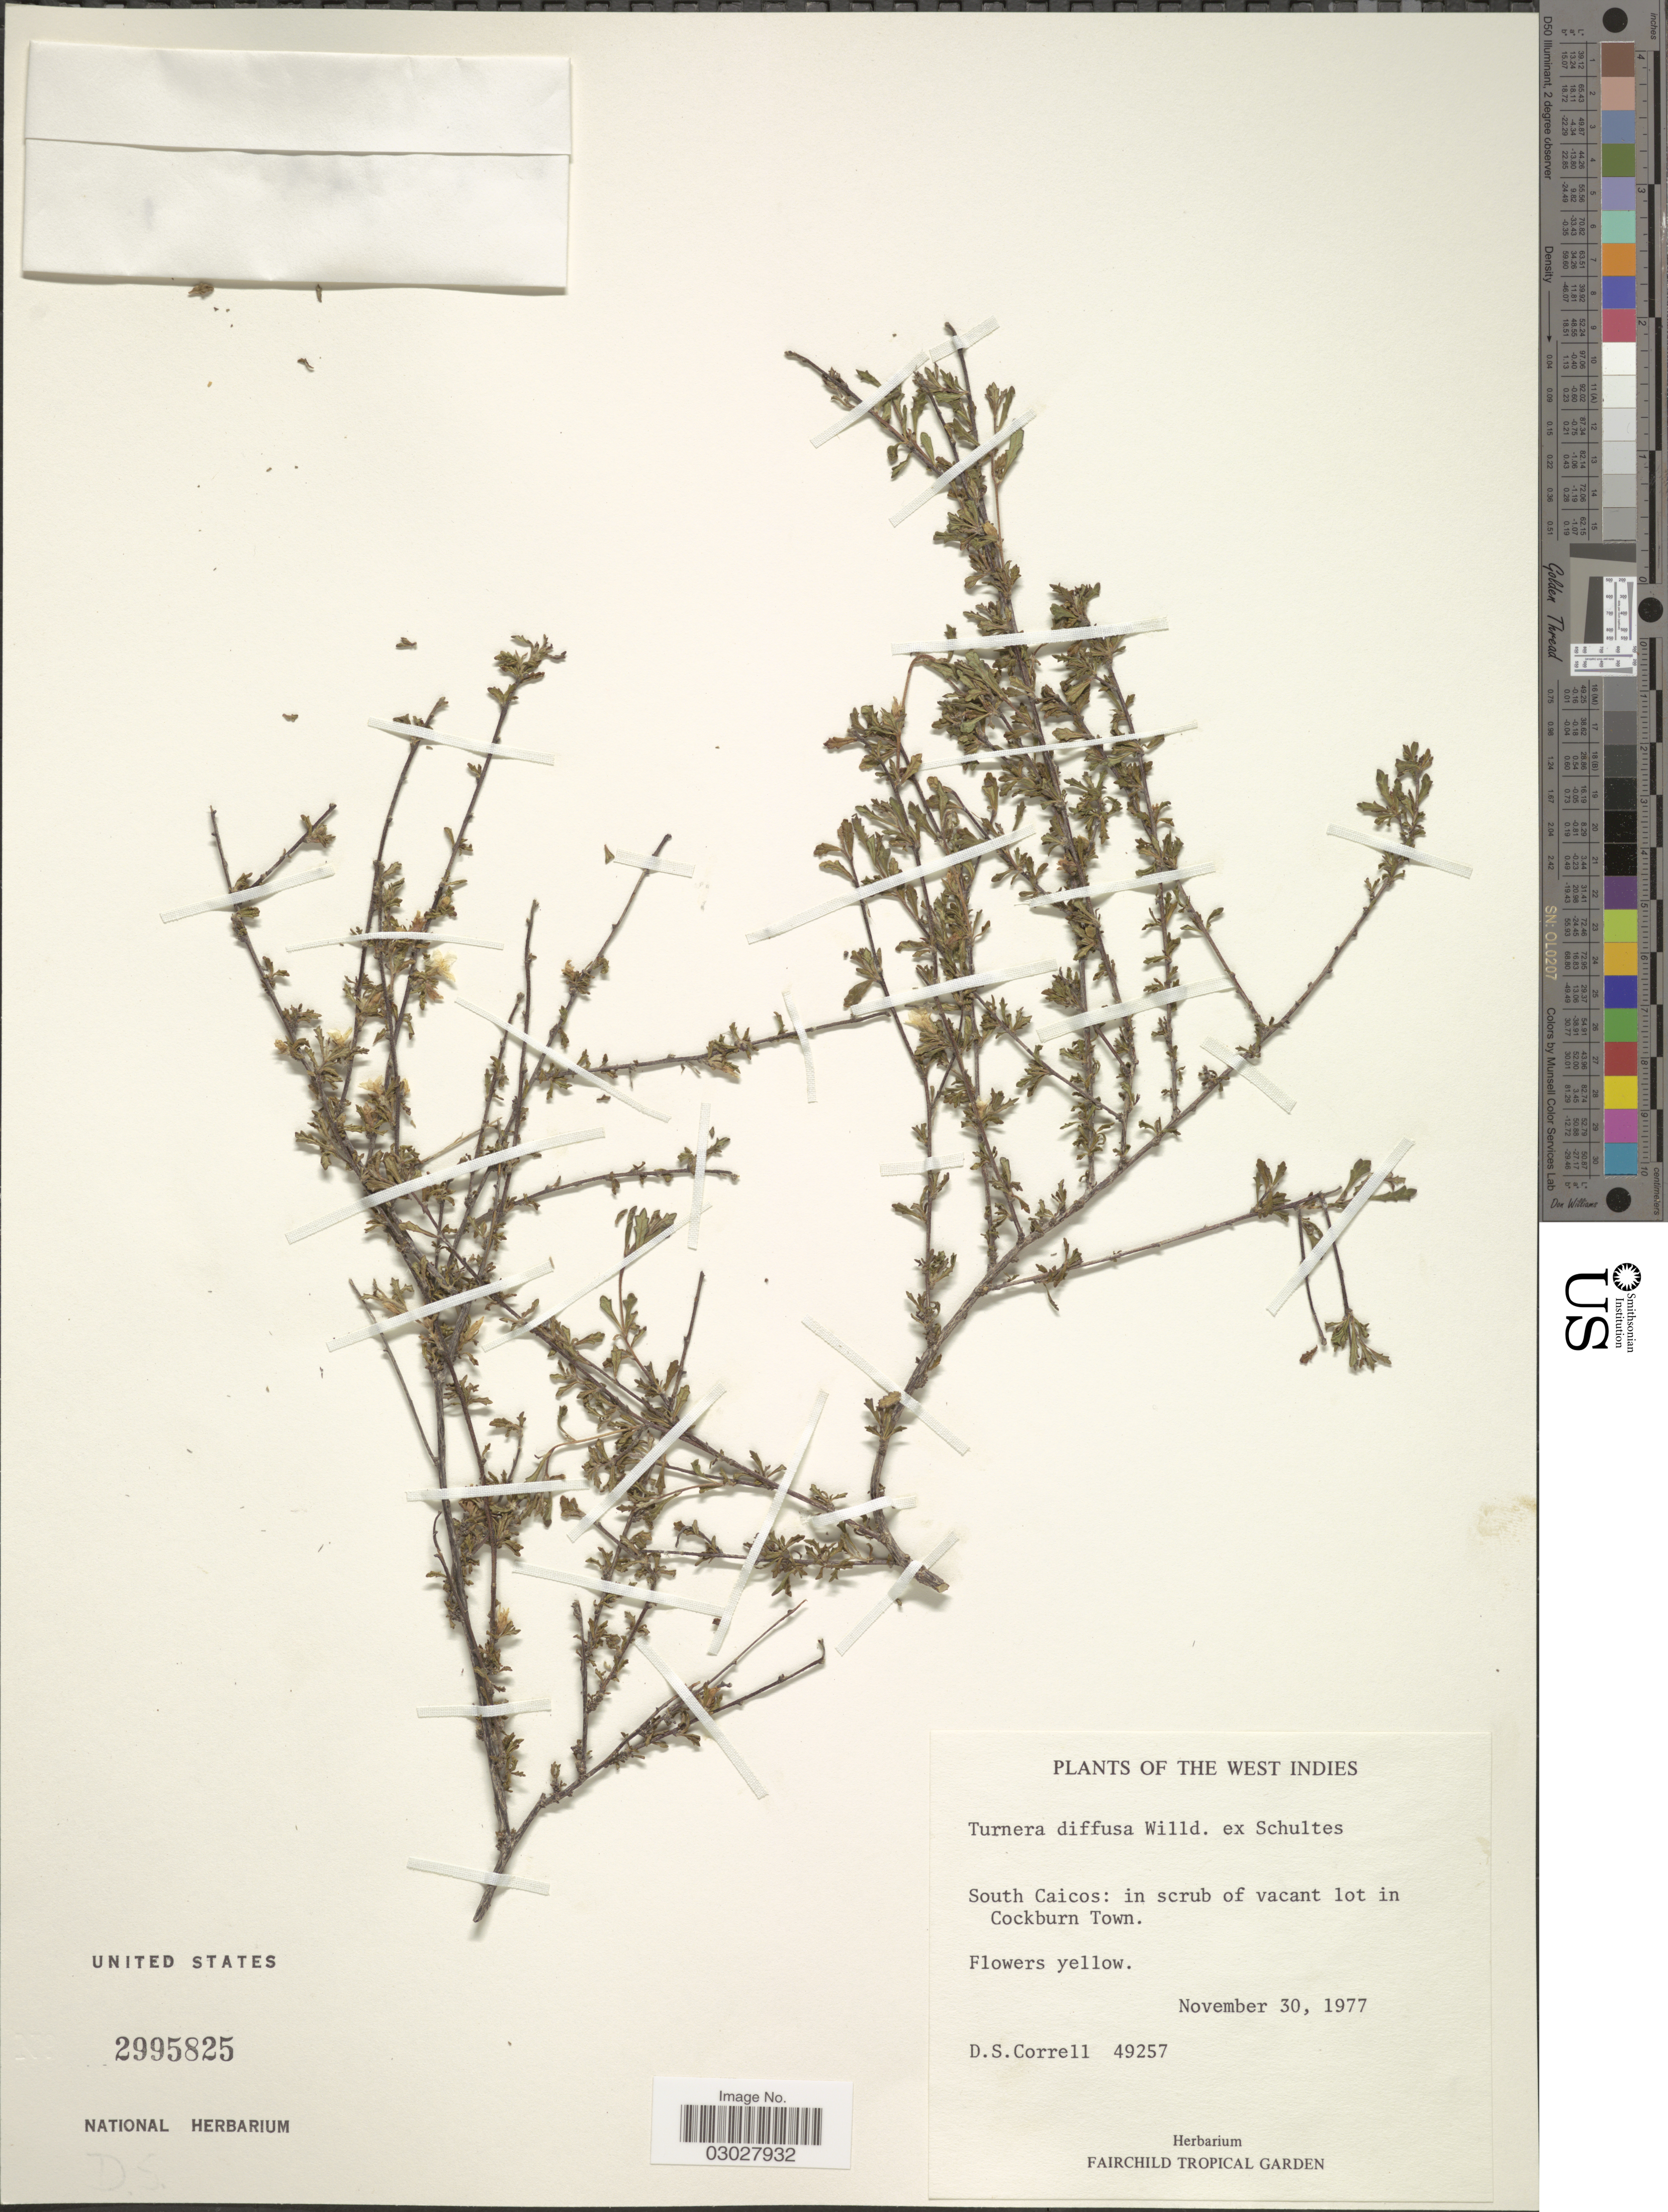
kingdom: Plantae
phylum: Tracheophyta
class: Magnoliopsida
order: Malpighiales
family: Turneraceae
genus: Turnera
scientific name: Turnera diffusa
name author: Willd. ex Schult.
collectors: D. S. Correll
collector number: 49257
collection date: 1977-11-30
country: Turks and Caicos Islands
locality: South Caicos: in scrub of vacant lot in Cockburn Town.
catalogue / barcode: US 2995825